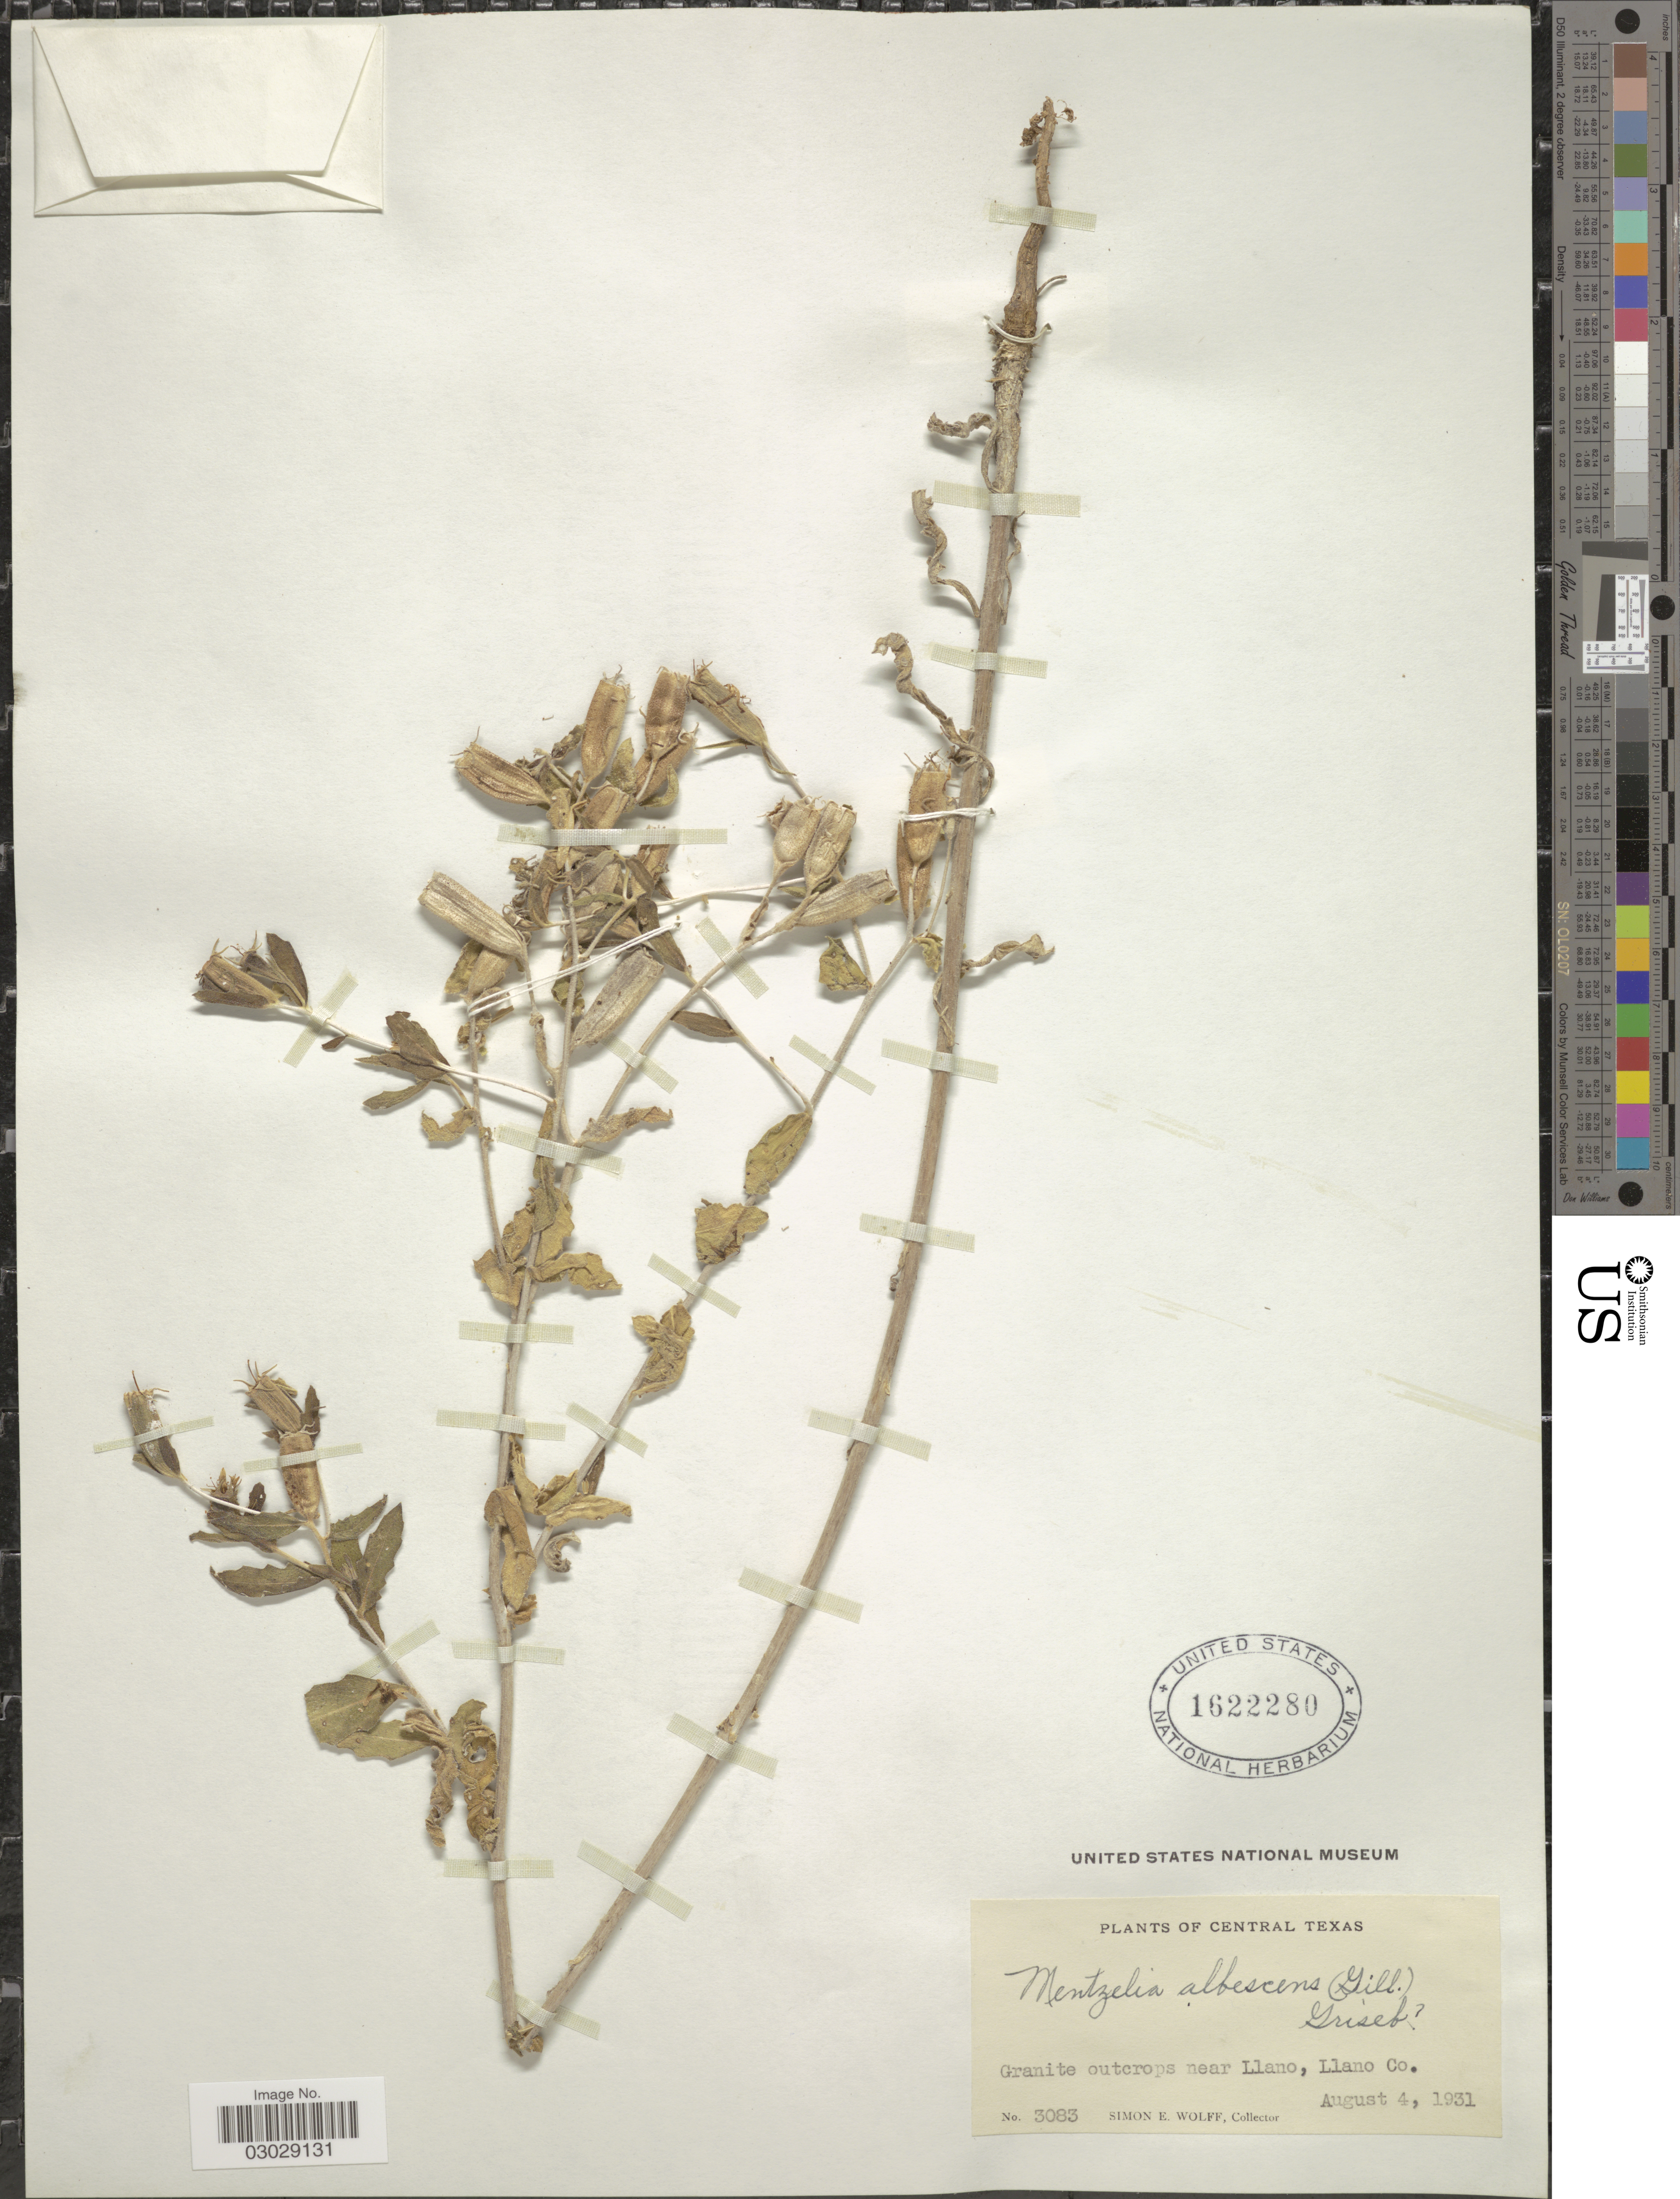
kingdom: Plantae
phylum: Tracheophyta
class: Magnoliopsida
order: Cornales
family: Loasaceae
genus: Mentzelia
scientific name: Mentzelia albescens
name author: (Gillies ex Arn.) Griseb.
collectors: S. E. Wolff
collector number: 3083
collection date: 1931-08-04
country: United States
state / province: Texas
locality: Central Texas. Near Llano, Llano Co.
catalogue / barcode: US 1622280